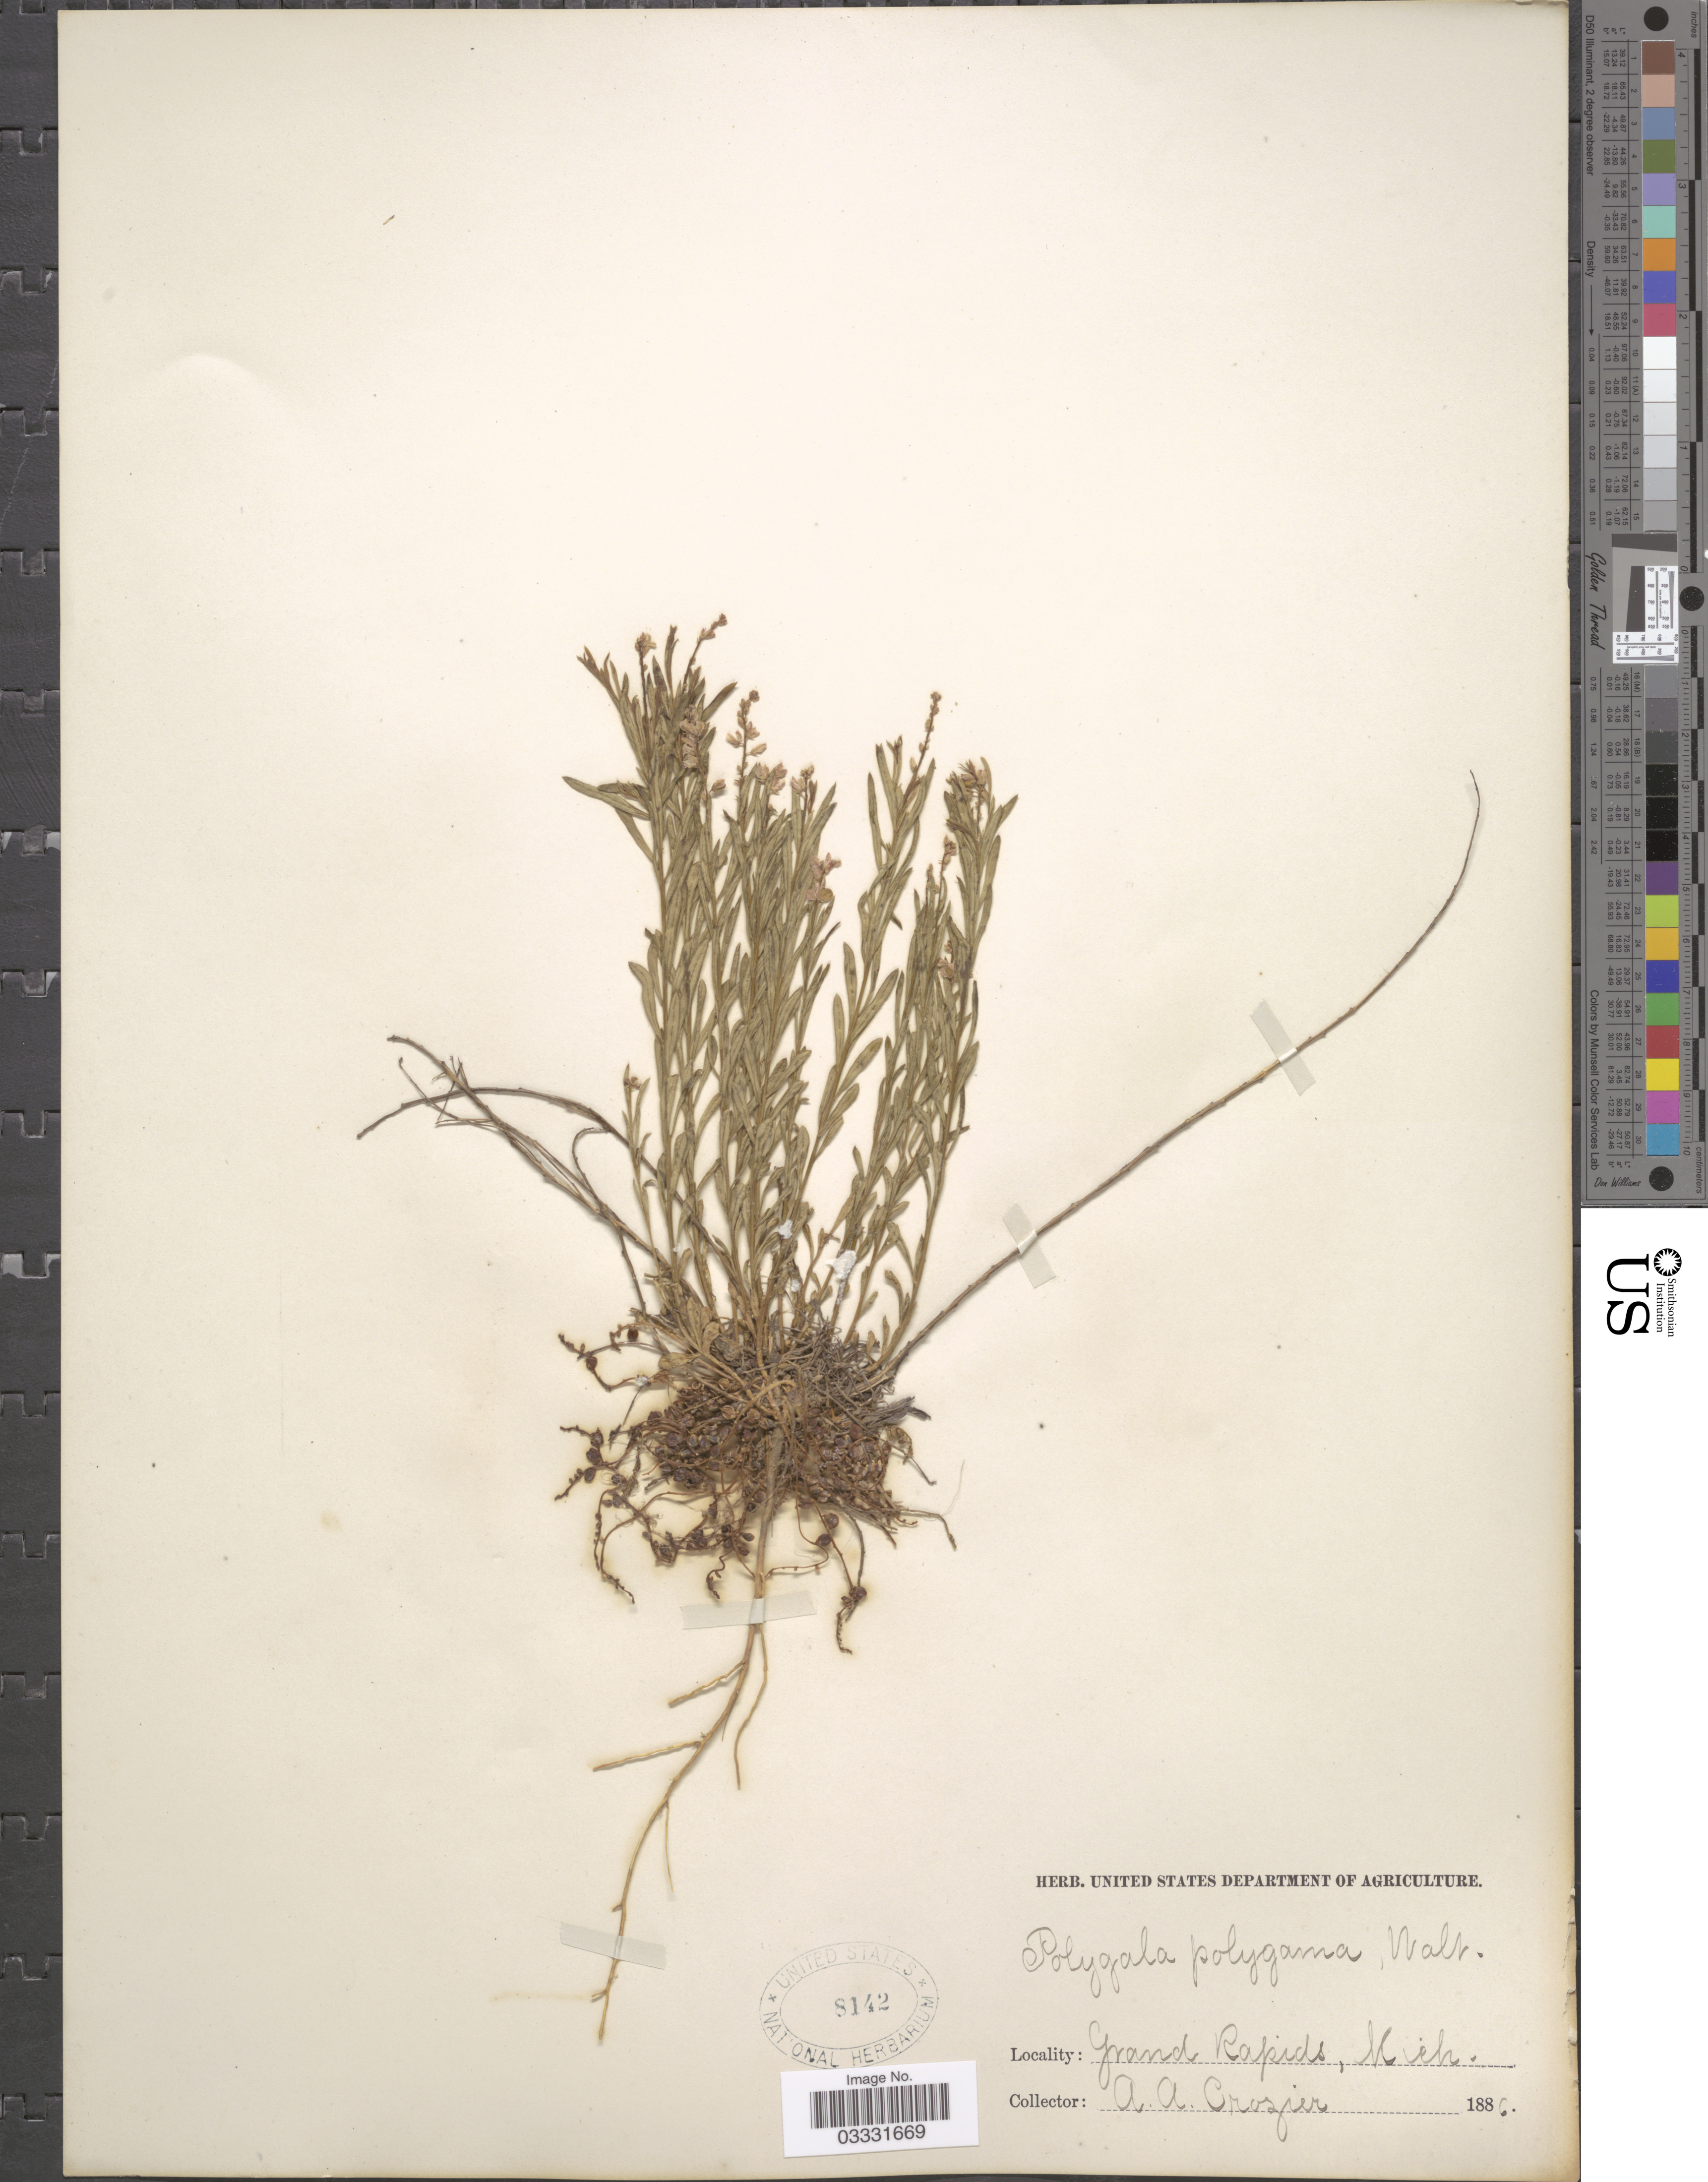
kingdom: Plantae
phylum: Tracheophyta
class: Magnoliopsida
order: Fabales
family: Polygalaceae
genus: Polygala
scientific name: Polygala polygama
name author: Walter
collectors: A. Crozier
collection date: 1886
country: United States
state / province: Michigan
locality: Grand Rapids.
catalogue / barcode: US 8142